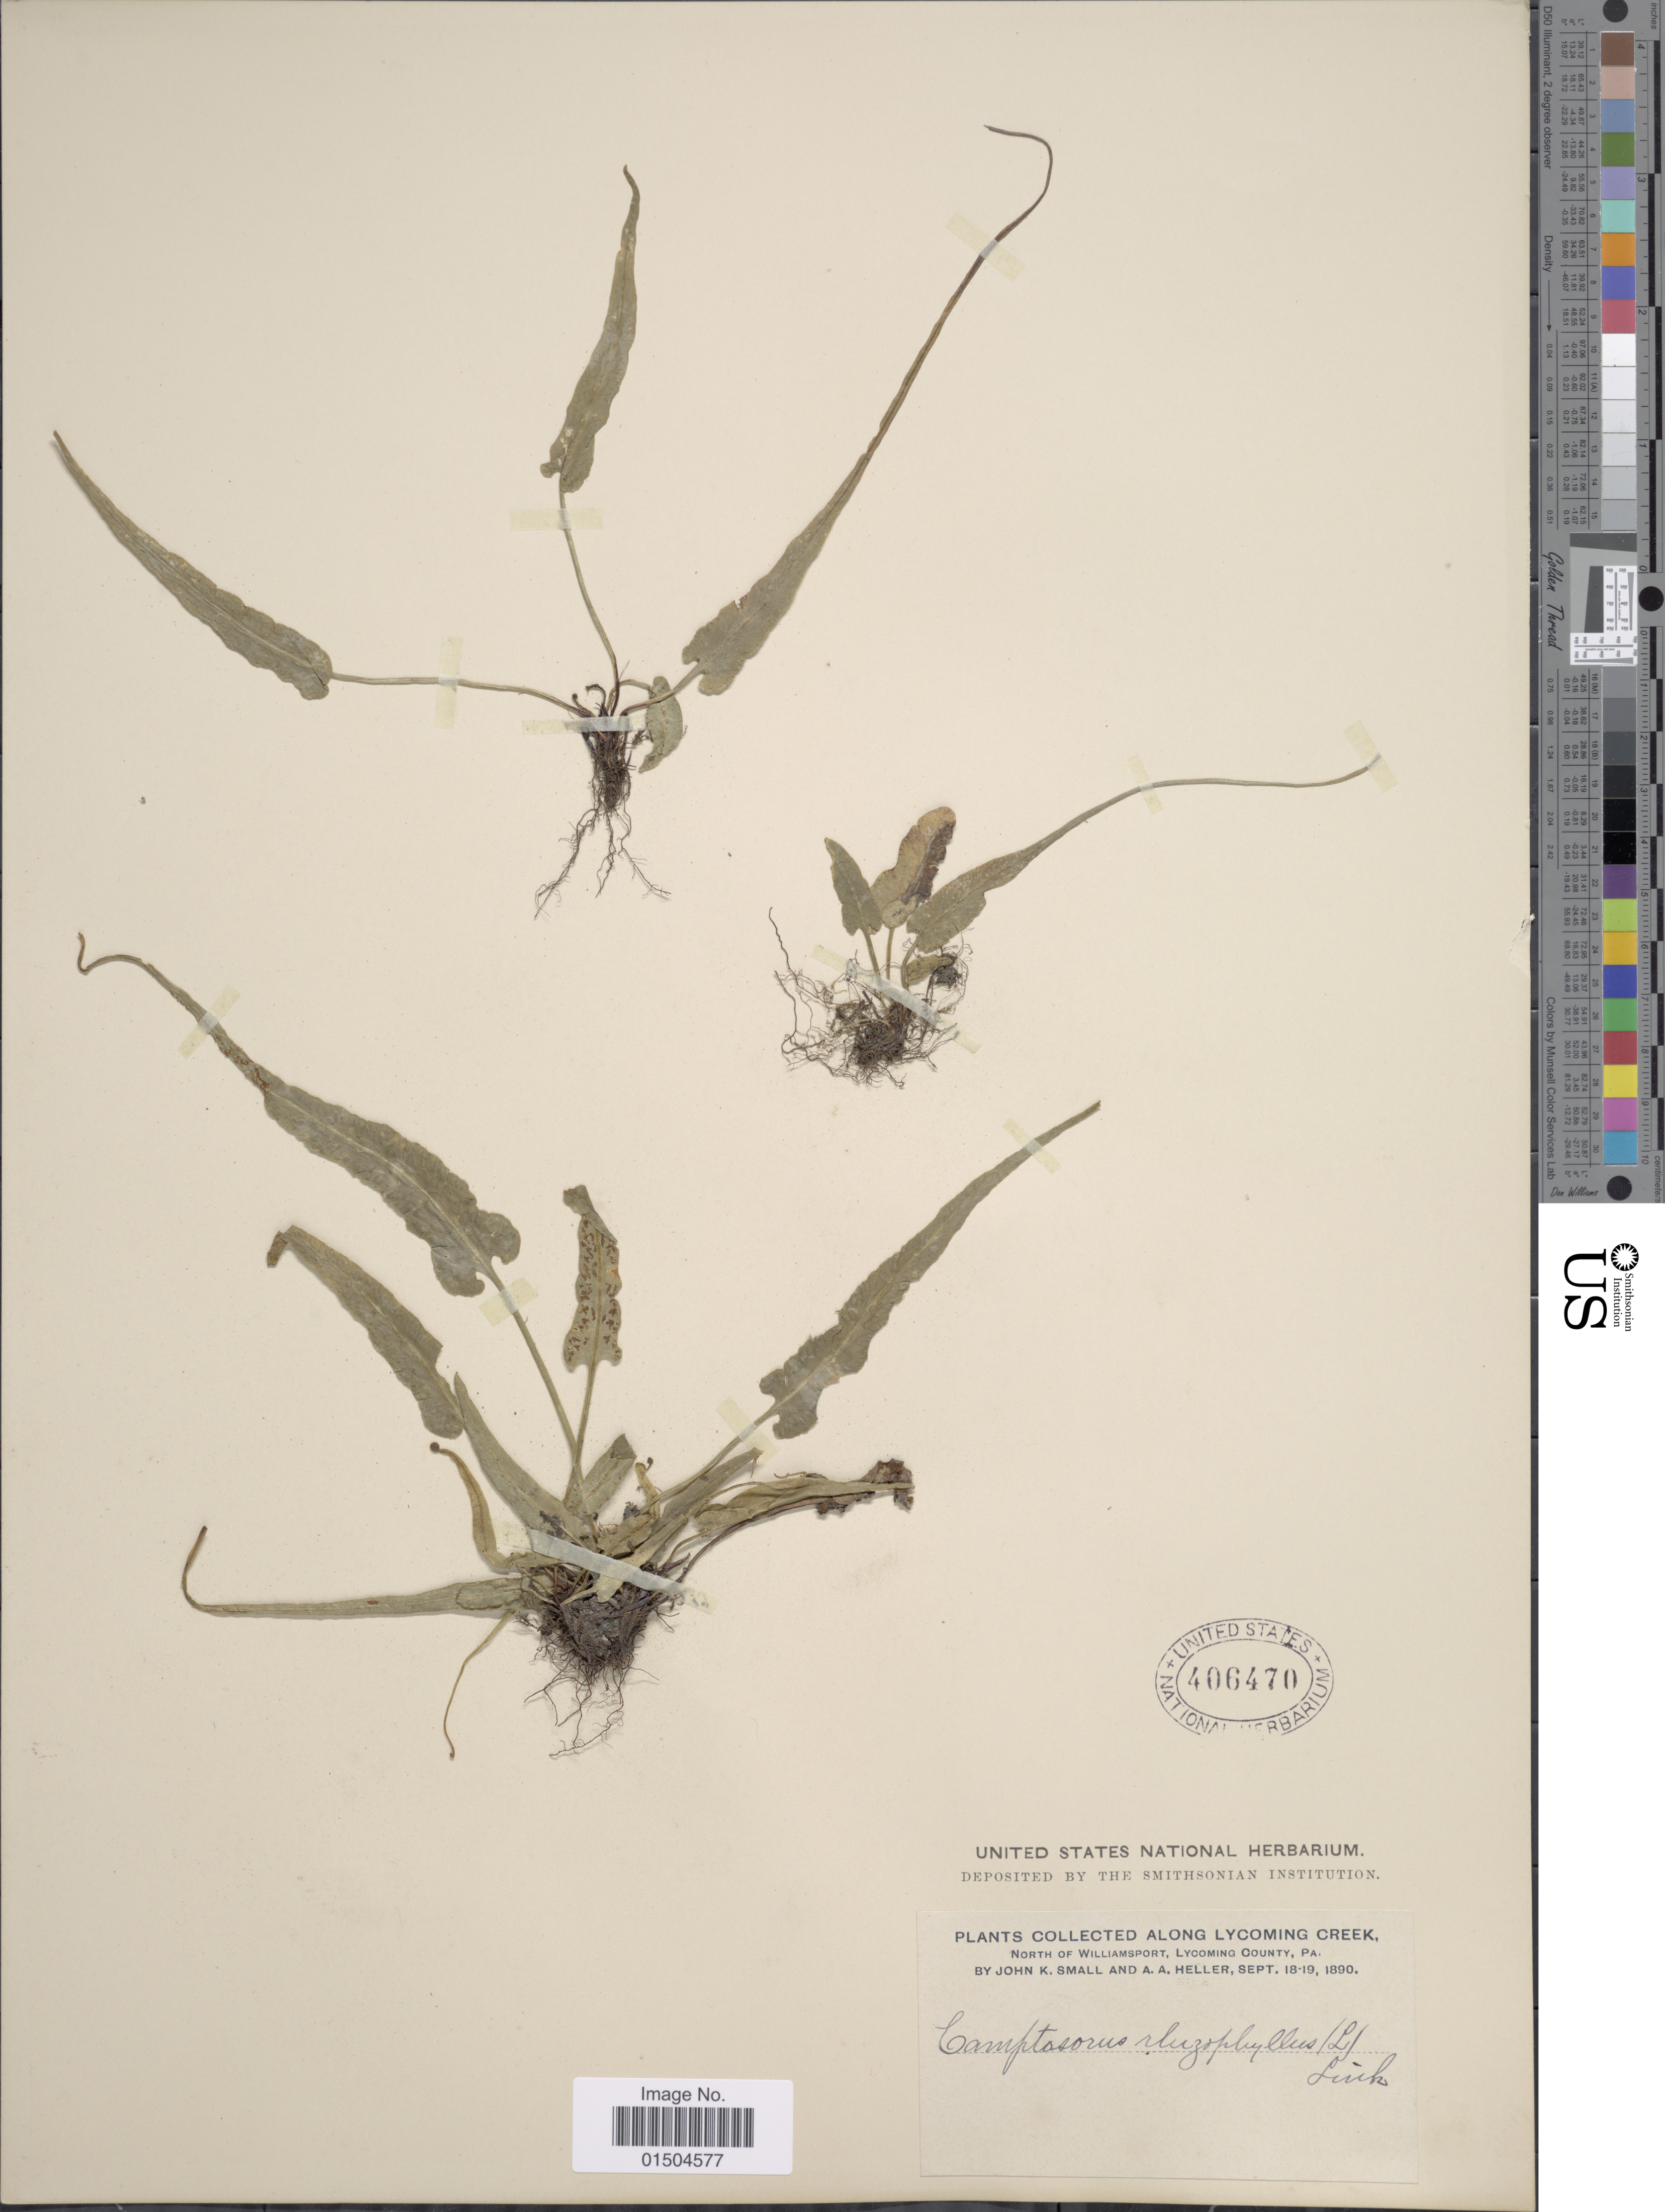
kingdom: Plantae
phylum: Tracheophyta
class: Polypodiopsida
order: Polypodiales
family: Aspleniaceae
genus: Asplenium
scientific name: Asplenium rhizophyllum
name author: L.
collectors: J. K. Small & A. A. Heller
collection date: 1890-09-18/1890-09-19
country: United States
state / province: Pennsylvania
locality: Along Lycoming Creek, North of Williamsport, Lycoming County.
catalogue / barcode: US 406470